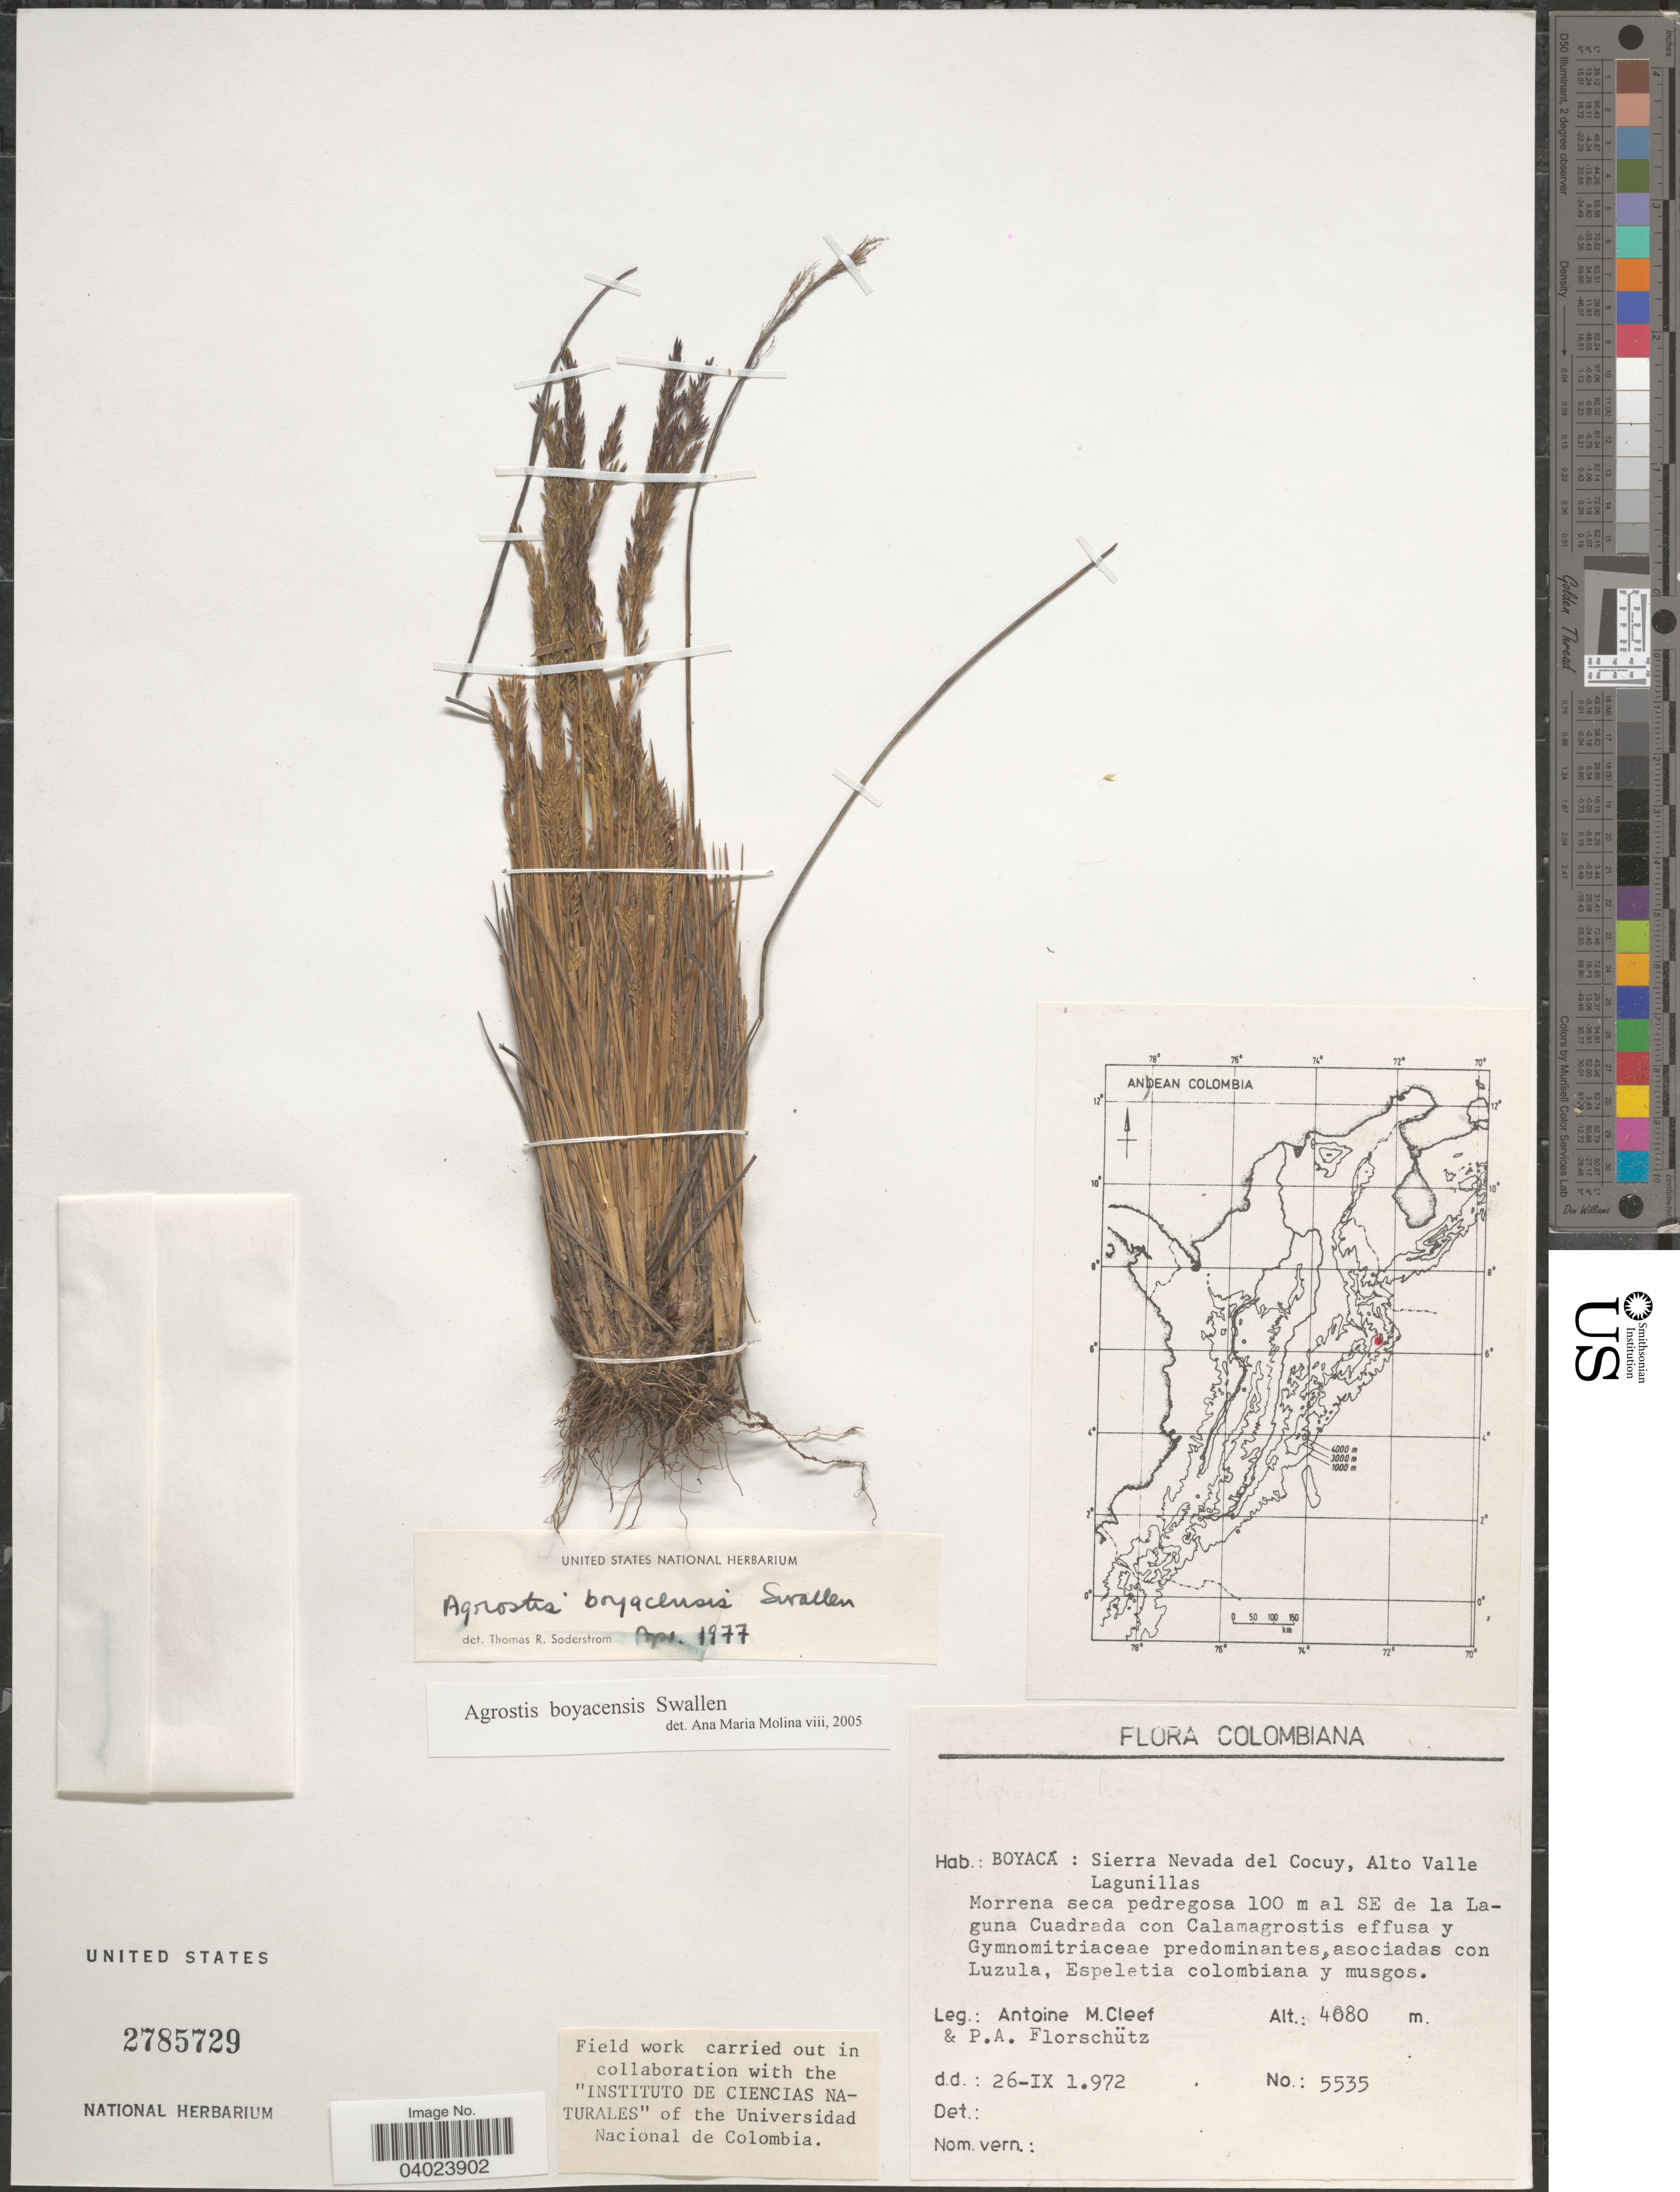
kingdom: Plantae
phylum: Tracheophyta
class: Liliopsida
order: Poales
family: Poaceae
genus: Agrostis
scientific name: Agrostis boyacensis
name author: Swallen & García-Barr.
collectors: A. M. Cleef & P. Florschütz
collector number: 5535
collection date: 1972-09-26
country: Colombia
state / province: Boyacá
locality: Sierra Nevada del Cocuy, Alto Valle Lagunillas. Morrena seca pedregosa 100 m al SE de la Laguna Cuadrada.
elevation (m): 4080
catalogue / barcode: US 2785729